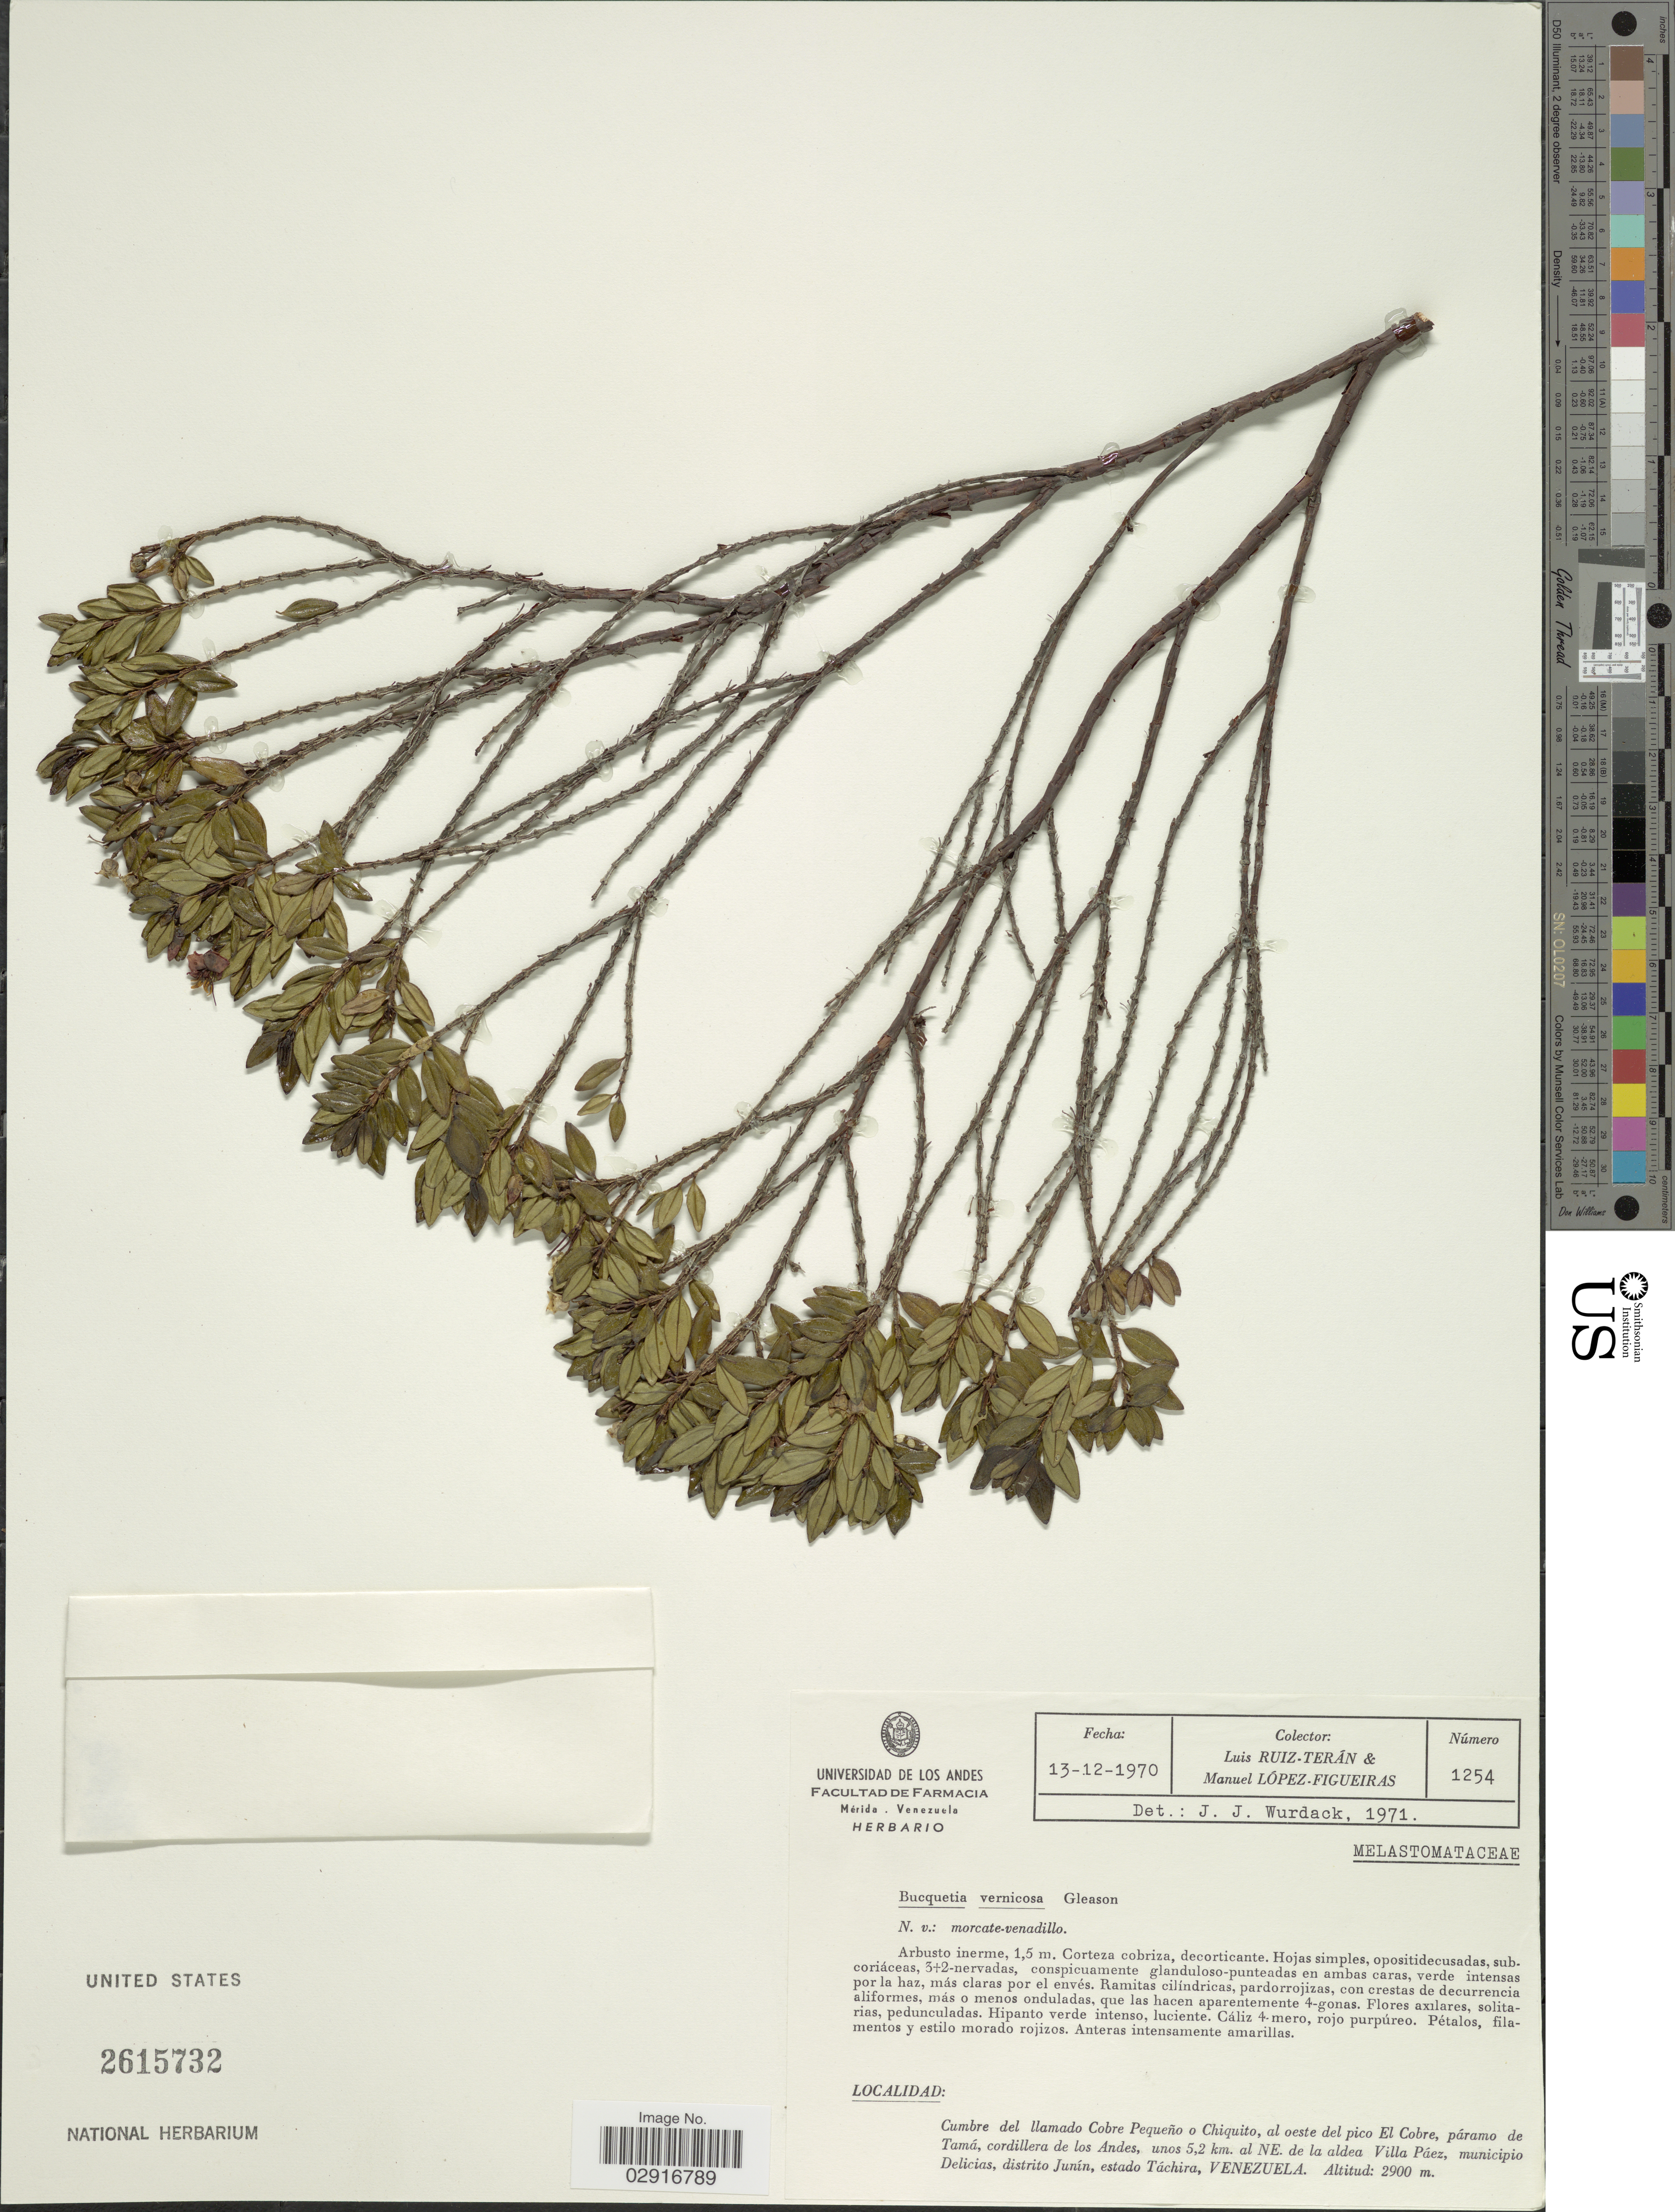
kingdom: Plantae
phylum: Tracheophyta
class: Magnoliopsida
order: Myrtales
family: Melastomataceae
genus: Bucquetia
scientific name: Bucquetia vernicosa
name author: Gleason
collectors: L. Teran & M. López Figueiras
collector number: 1254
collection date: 1970-12-13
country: Venezuela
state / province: Tachira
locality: Cumbre del llamado Cobre Pequeño o Chiquito, al oeste del pico El Cobre, páramo de Tamá, cordillera de los Andes, unos 5.2 km. al NE. de la aldea Villa Páez, municipio Delicias, distrito Junín.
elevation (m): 2900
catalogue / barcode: US 2615732